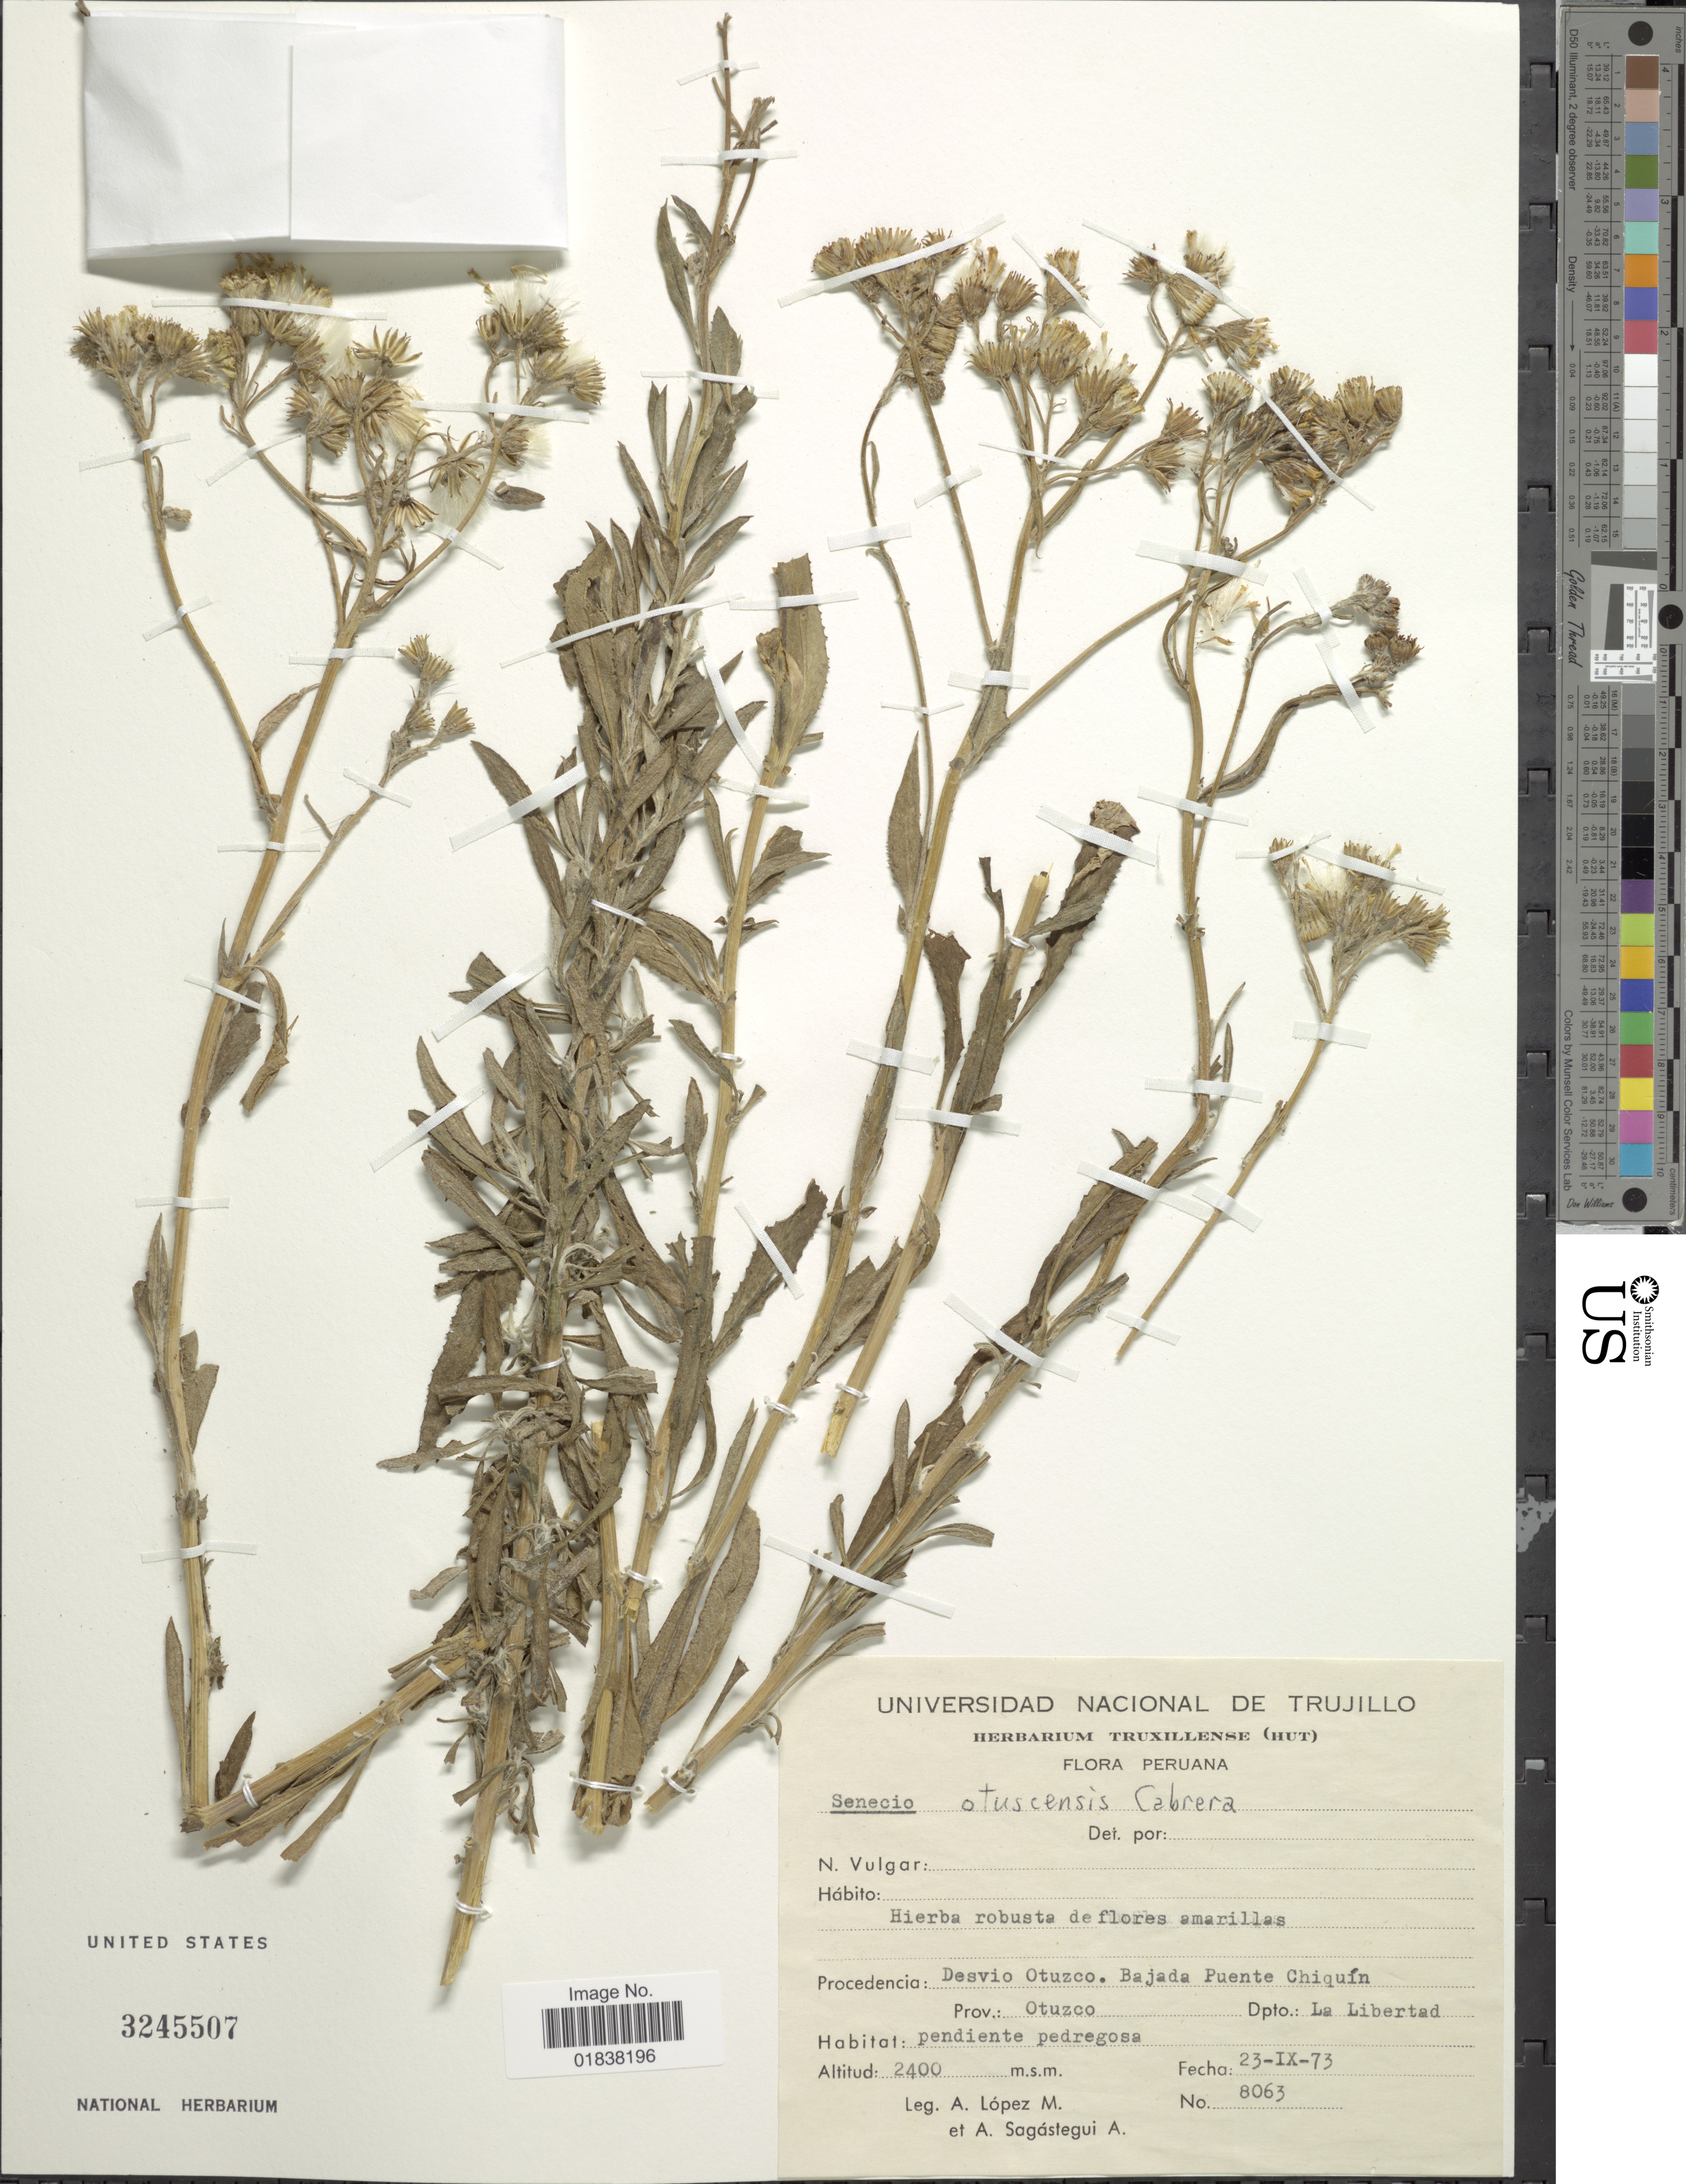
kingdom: Plantae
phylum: Tracheophyta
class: Magnoliopsida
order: Asterales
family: Asteraceae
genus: Senecio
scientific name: Senecio otuscensis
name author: Cabrera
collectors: A. López M. & A. Sagástegui A.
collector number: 8063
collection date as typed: Transcribed d/m/y: 23/9/73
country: Peru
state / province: La Libertad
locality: Desvio Otuzco, Bajada Puente Chiquin, Prov. Otuzco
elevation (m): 2400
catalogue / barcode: US 3245507